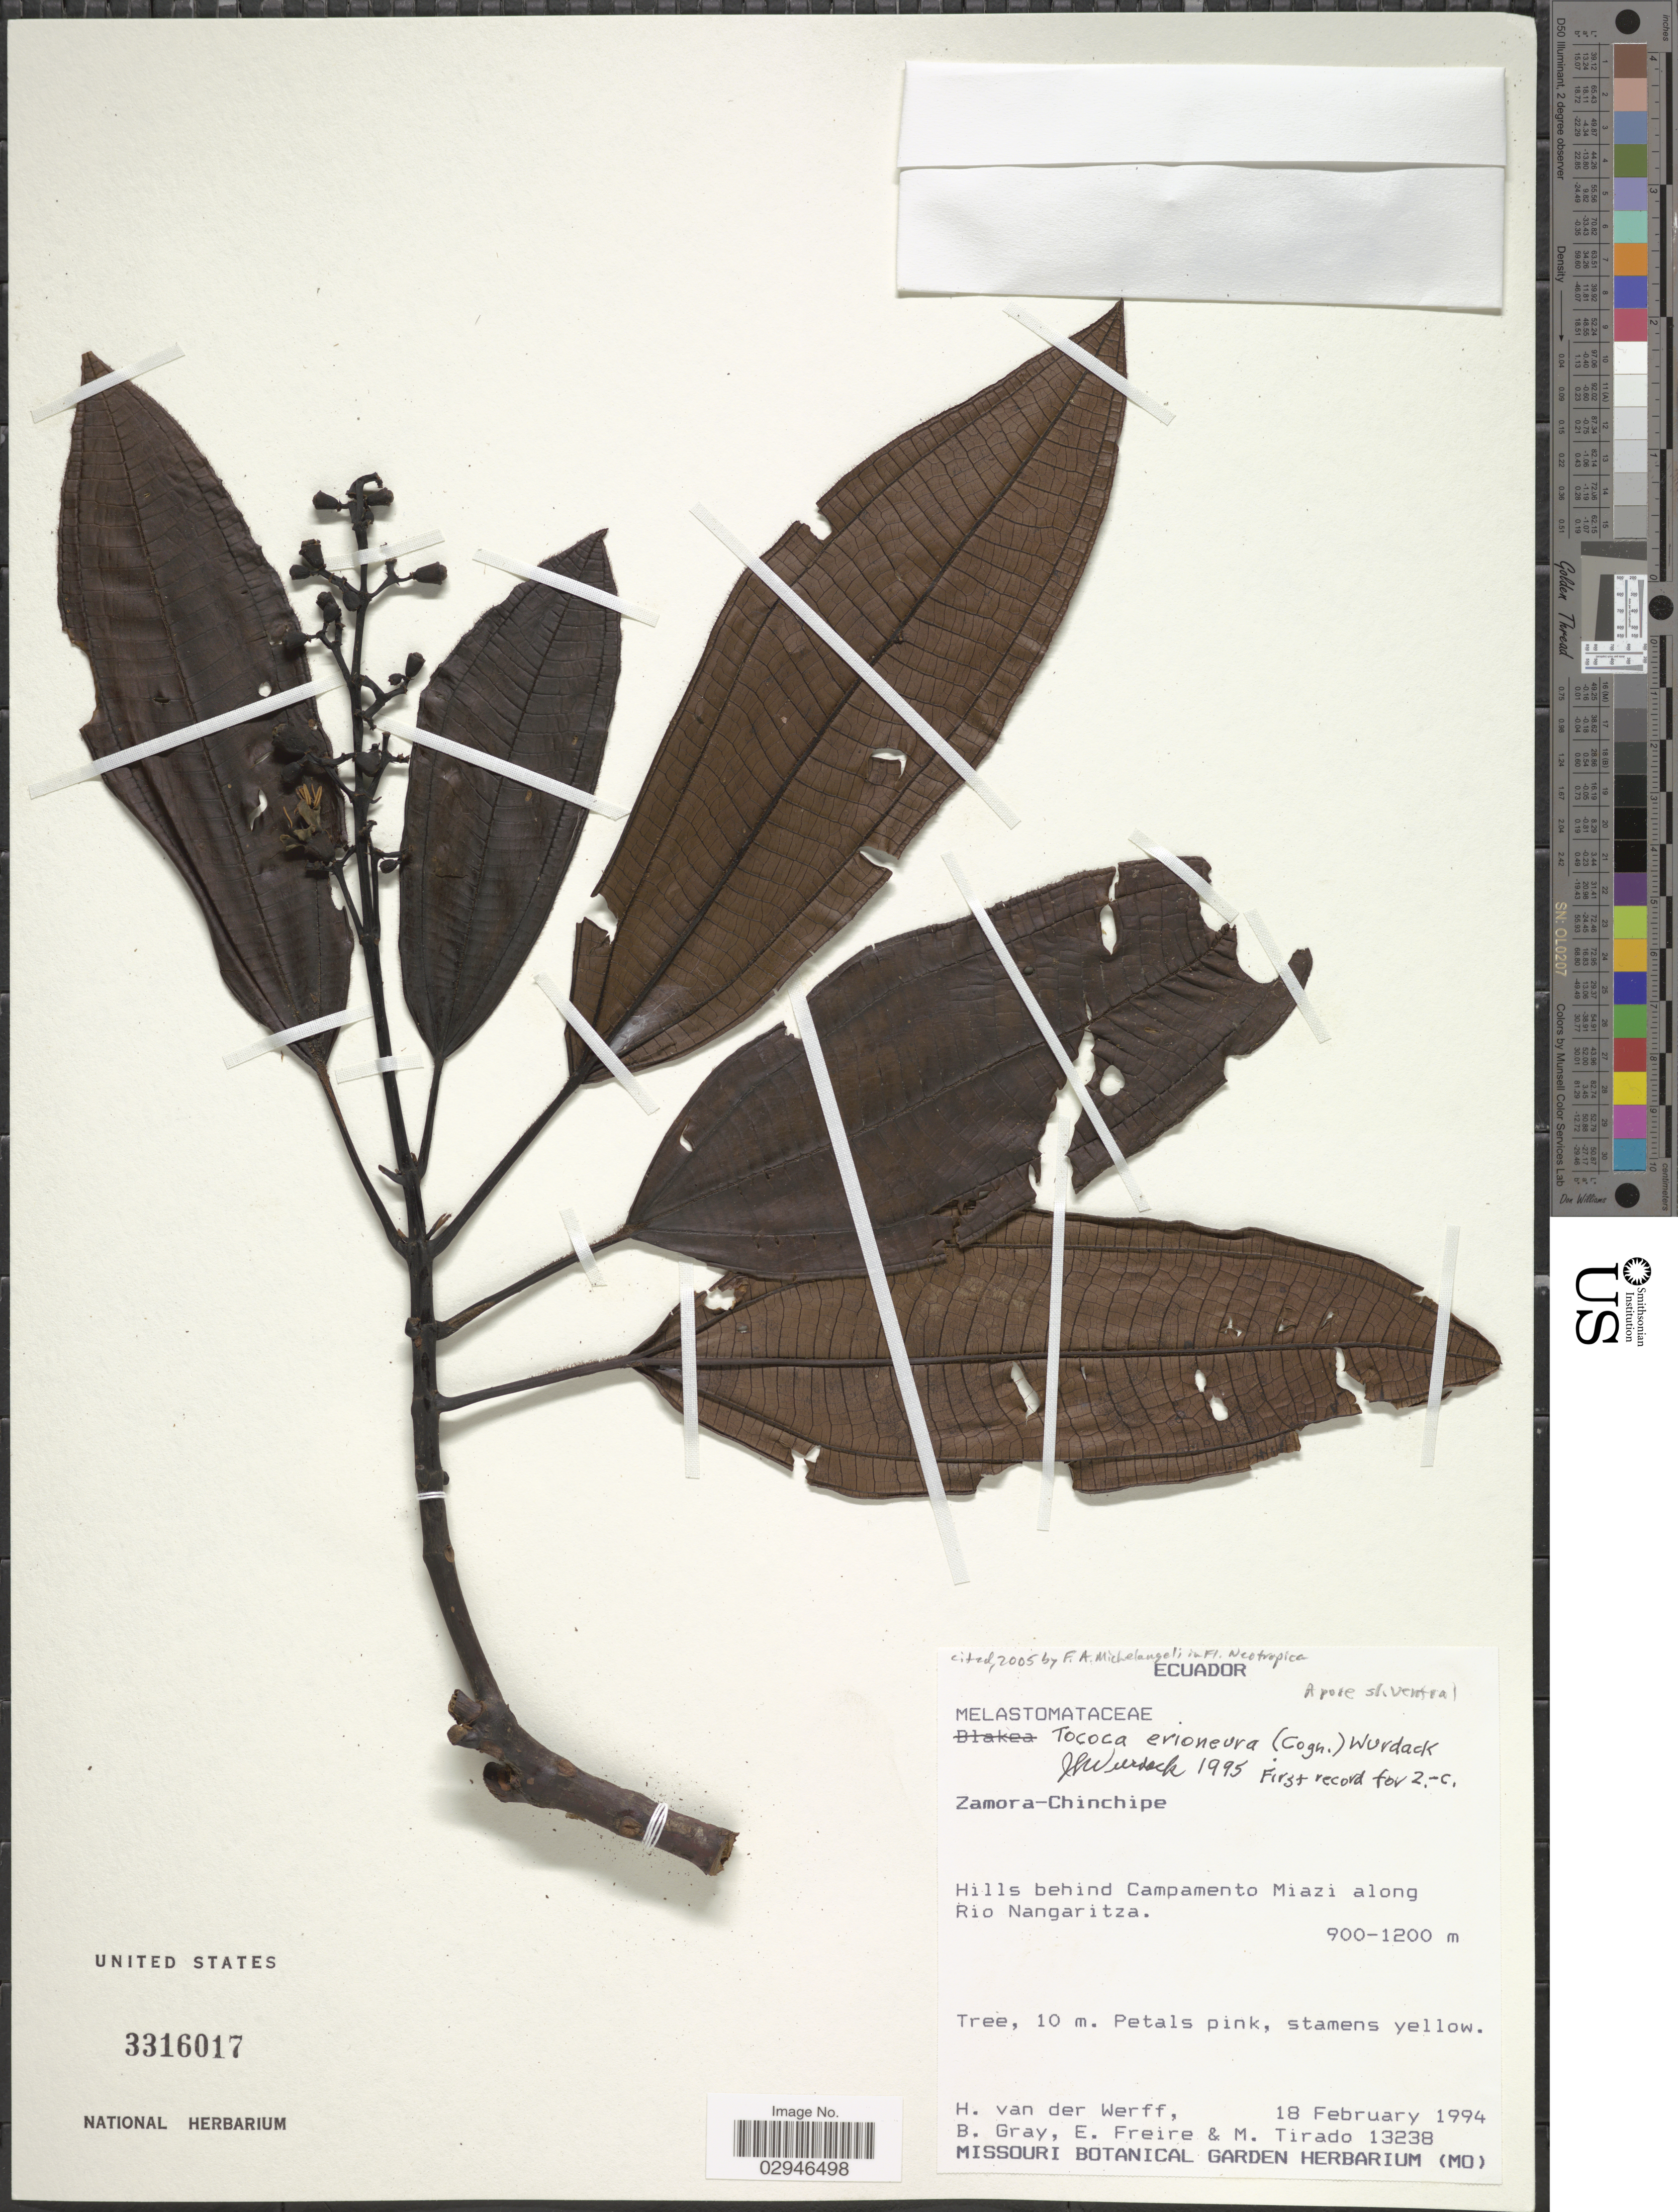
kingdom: Plantae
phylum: Tracheophyta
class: Magnoliopsida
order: Myrtales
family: Melastomataceae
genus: Tococa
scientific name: Tococa erioneura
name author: (Cogn.) Wurdack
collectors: H. van der Werff, B. Gray, E. Freire & M. Tirado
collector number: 13238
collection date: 1994-02-18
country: Ecuador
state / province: Zamora-Chinchipe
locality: Hills behind Campamento Miazi along Rio Nangaritza.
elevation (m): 900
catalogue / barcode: US 3316017